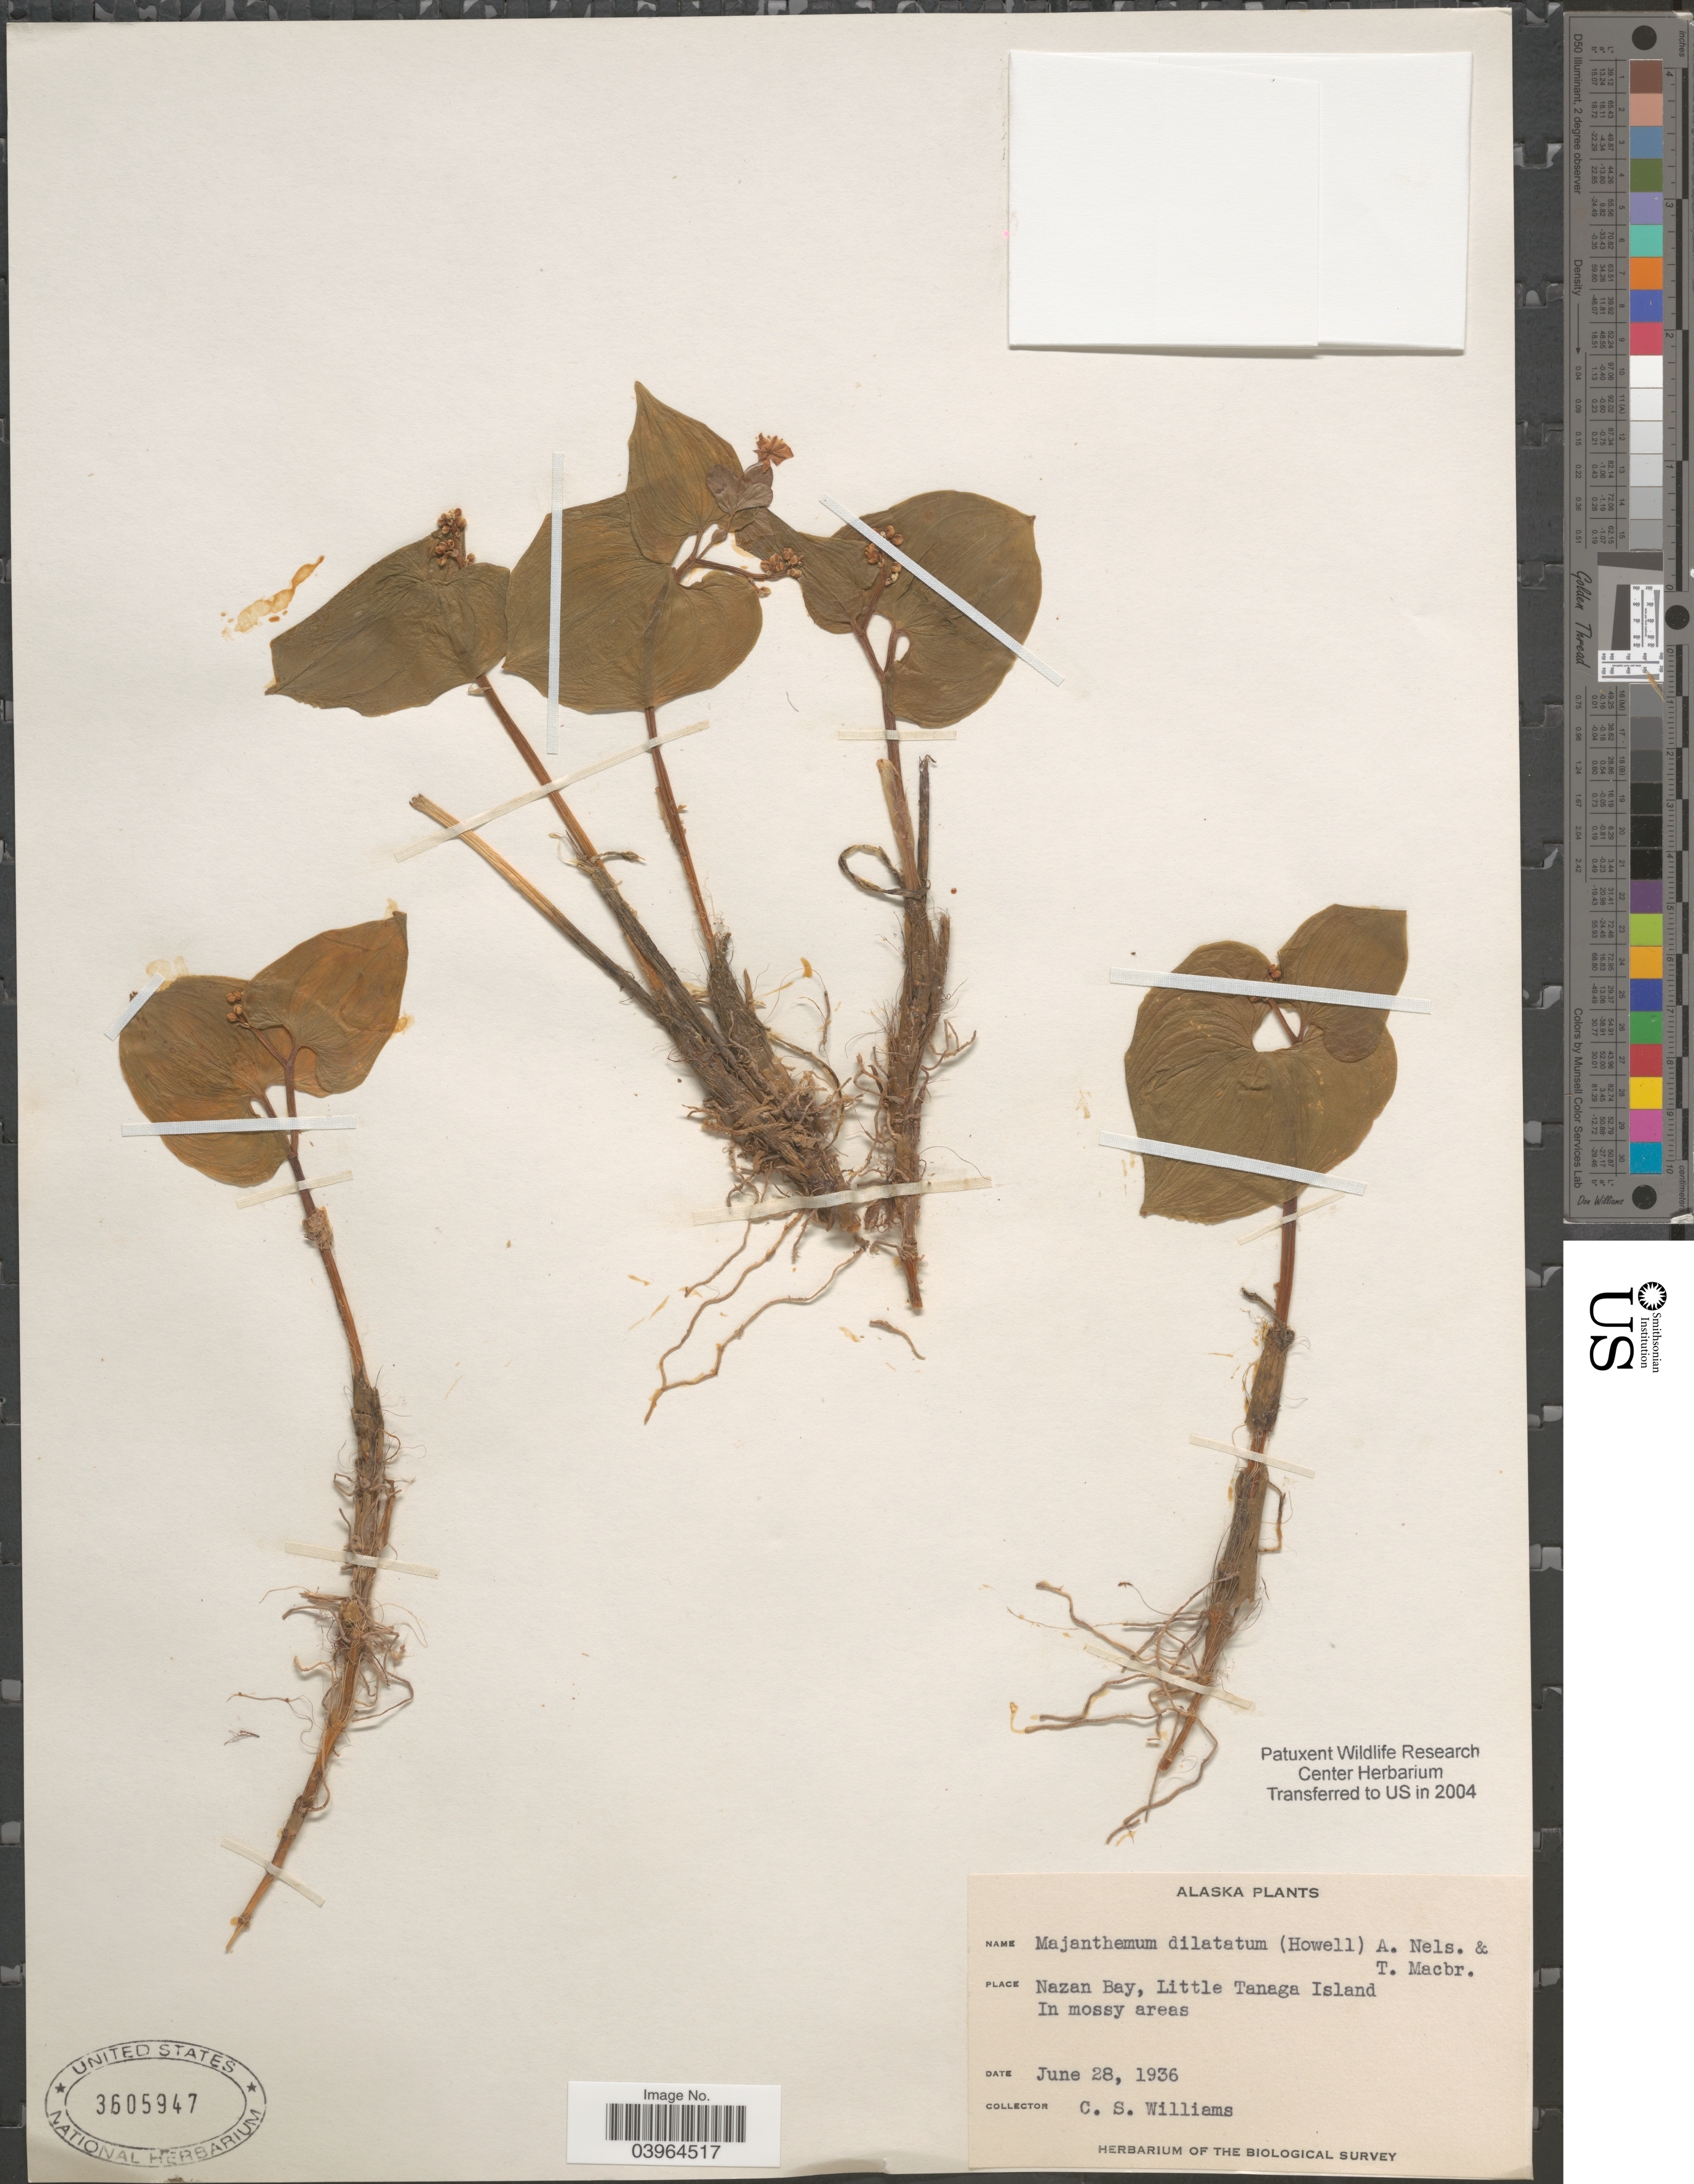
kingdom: Plantae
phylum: Tracheophyta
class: Liliopsida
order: Asparagales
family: Asparagaceae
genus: Maianthemum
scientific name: Maianthemum dilatatum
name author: (Alph. Wood) A. Nelson & J.F. Macbr.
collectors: C. Williams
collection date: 1936-06-28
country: United States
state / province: Alaska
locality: Nazan Bay, Little Tanaga Island.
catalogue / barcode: US 3605947